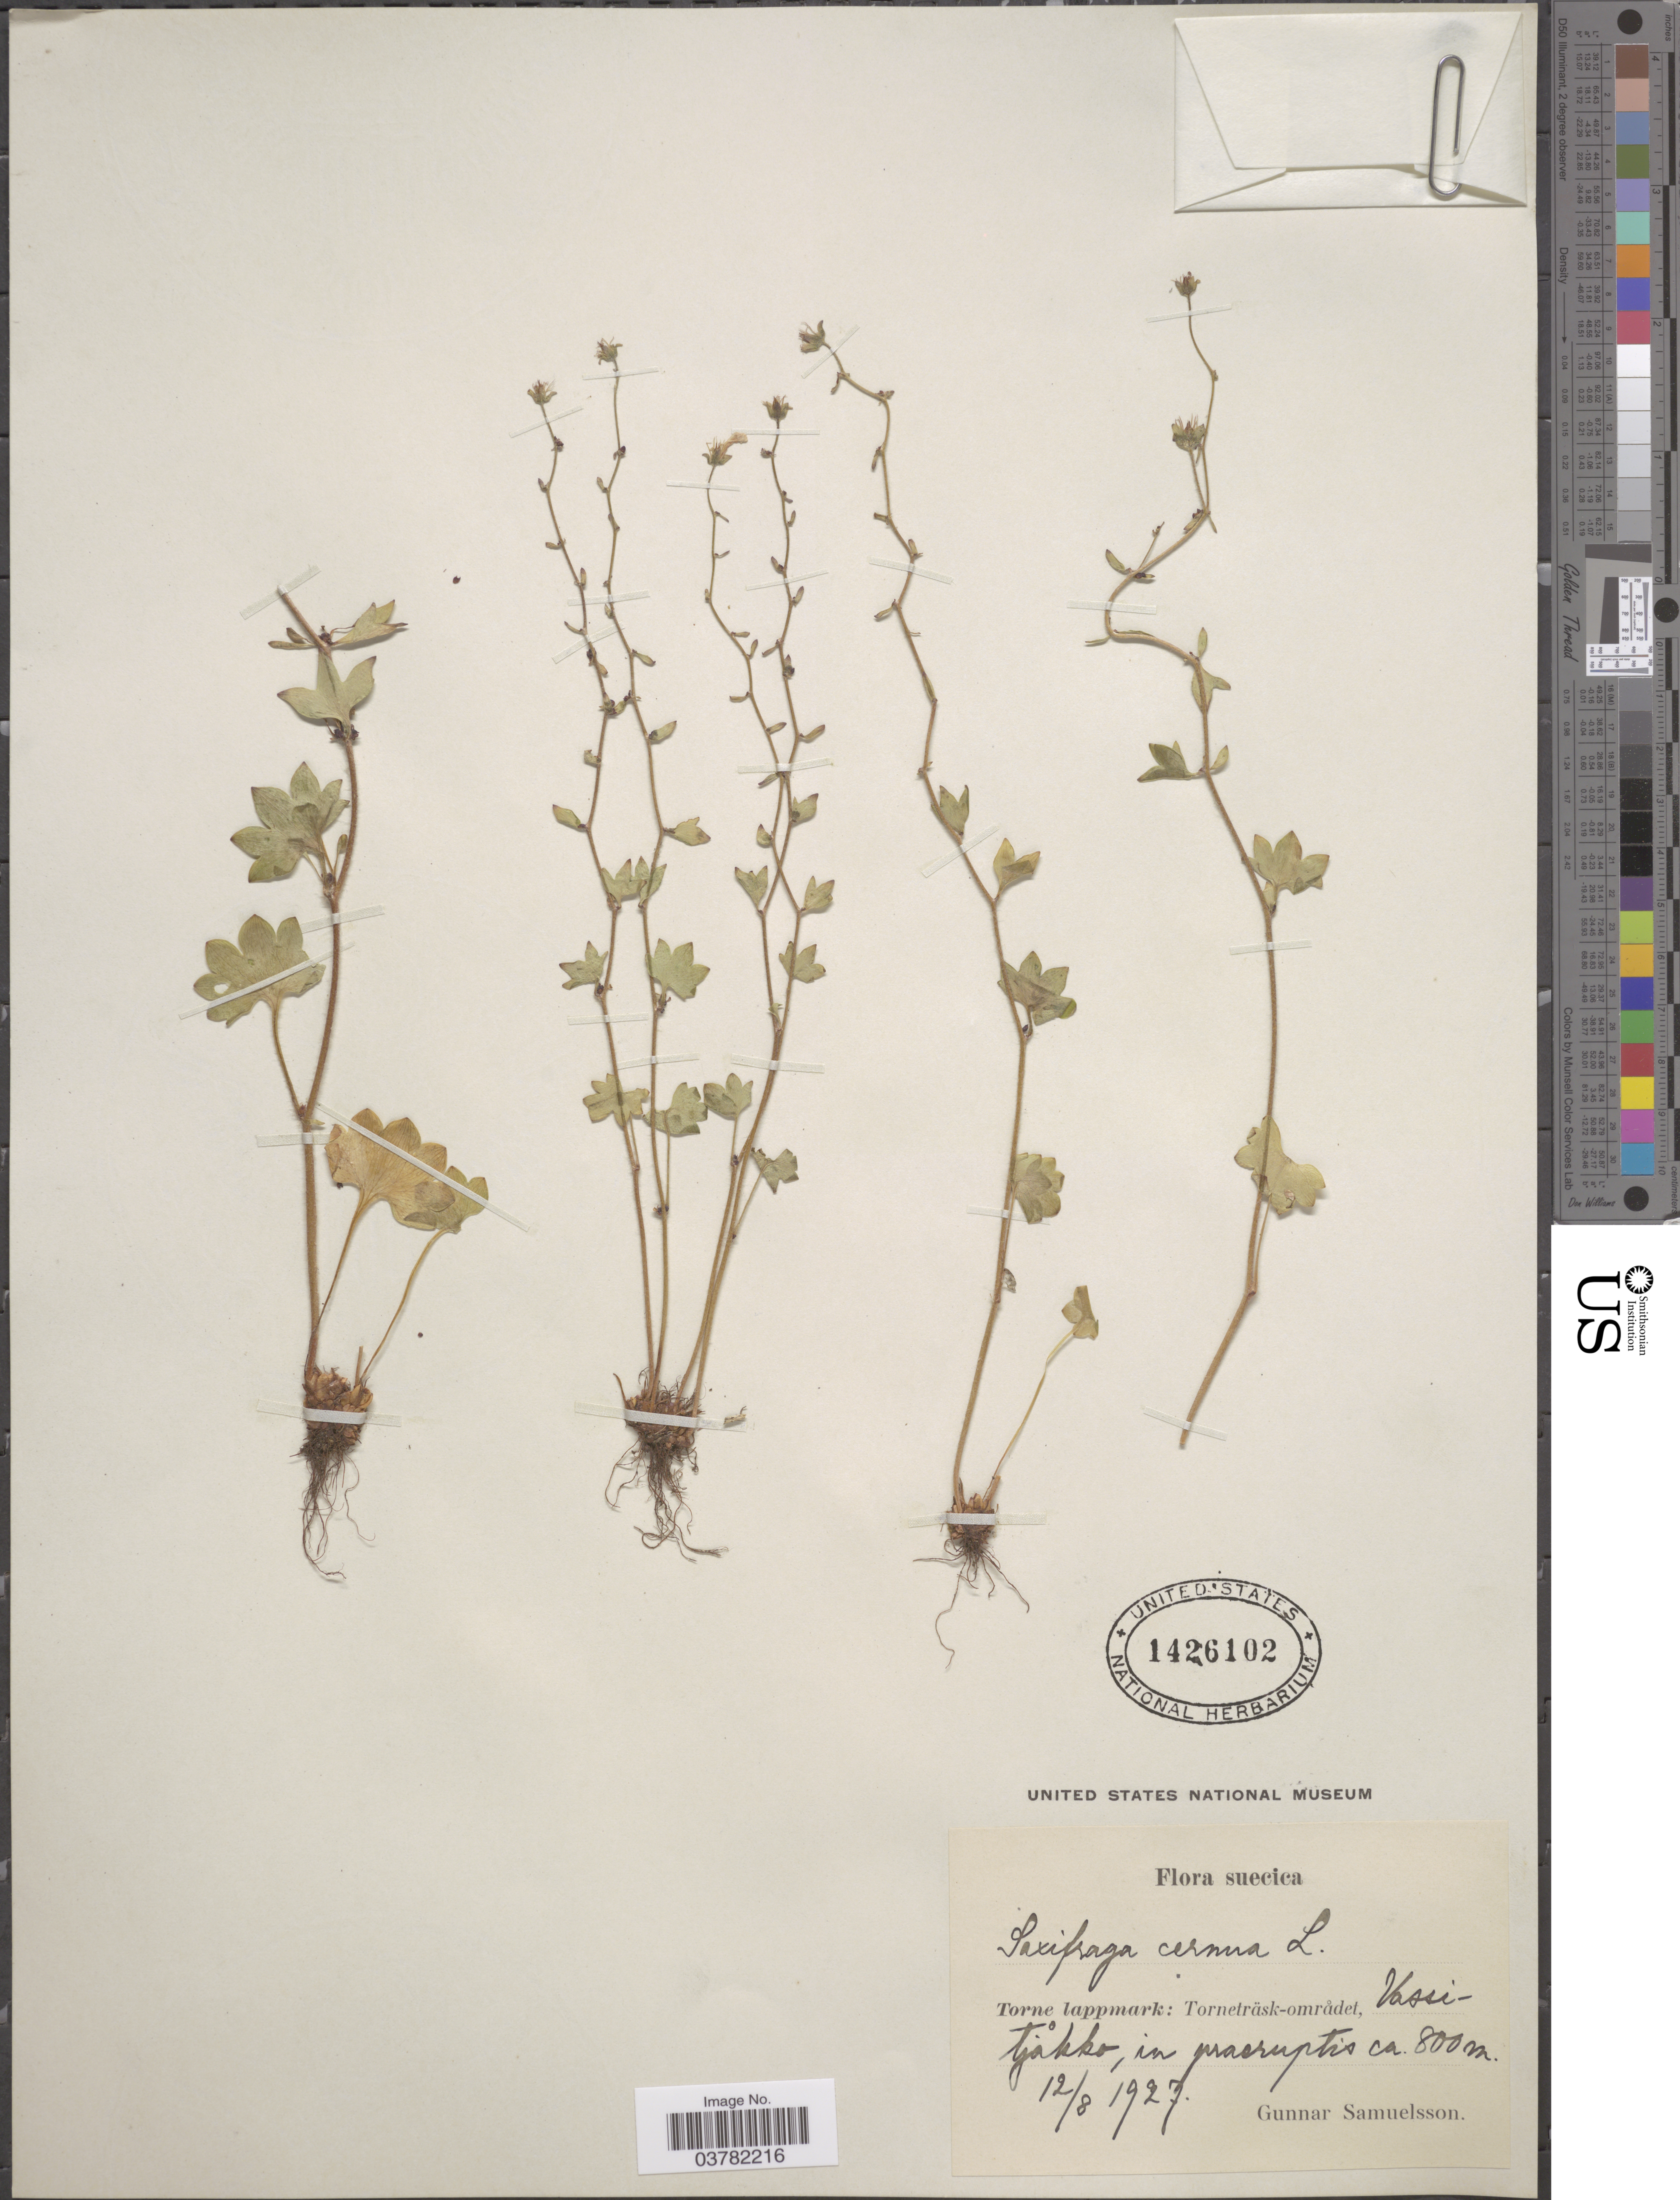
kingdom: Plantae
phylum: Tracheophyta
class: Magnoliopsida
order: Saxifragales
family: Saxifragaceae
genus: Saxifraga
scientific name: Saxifraga cernua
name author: L.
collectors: G. Samuelsson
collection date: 1927-08-12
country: Sweden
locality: Suecica. Torne lappmark: Torneträsk-området, Vassitjakko, in prasruptis.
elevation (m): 800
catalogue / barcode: US 1426102